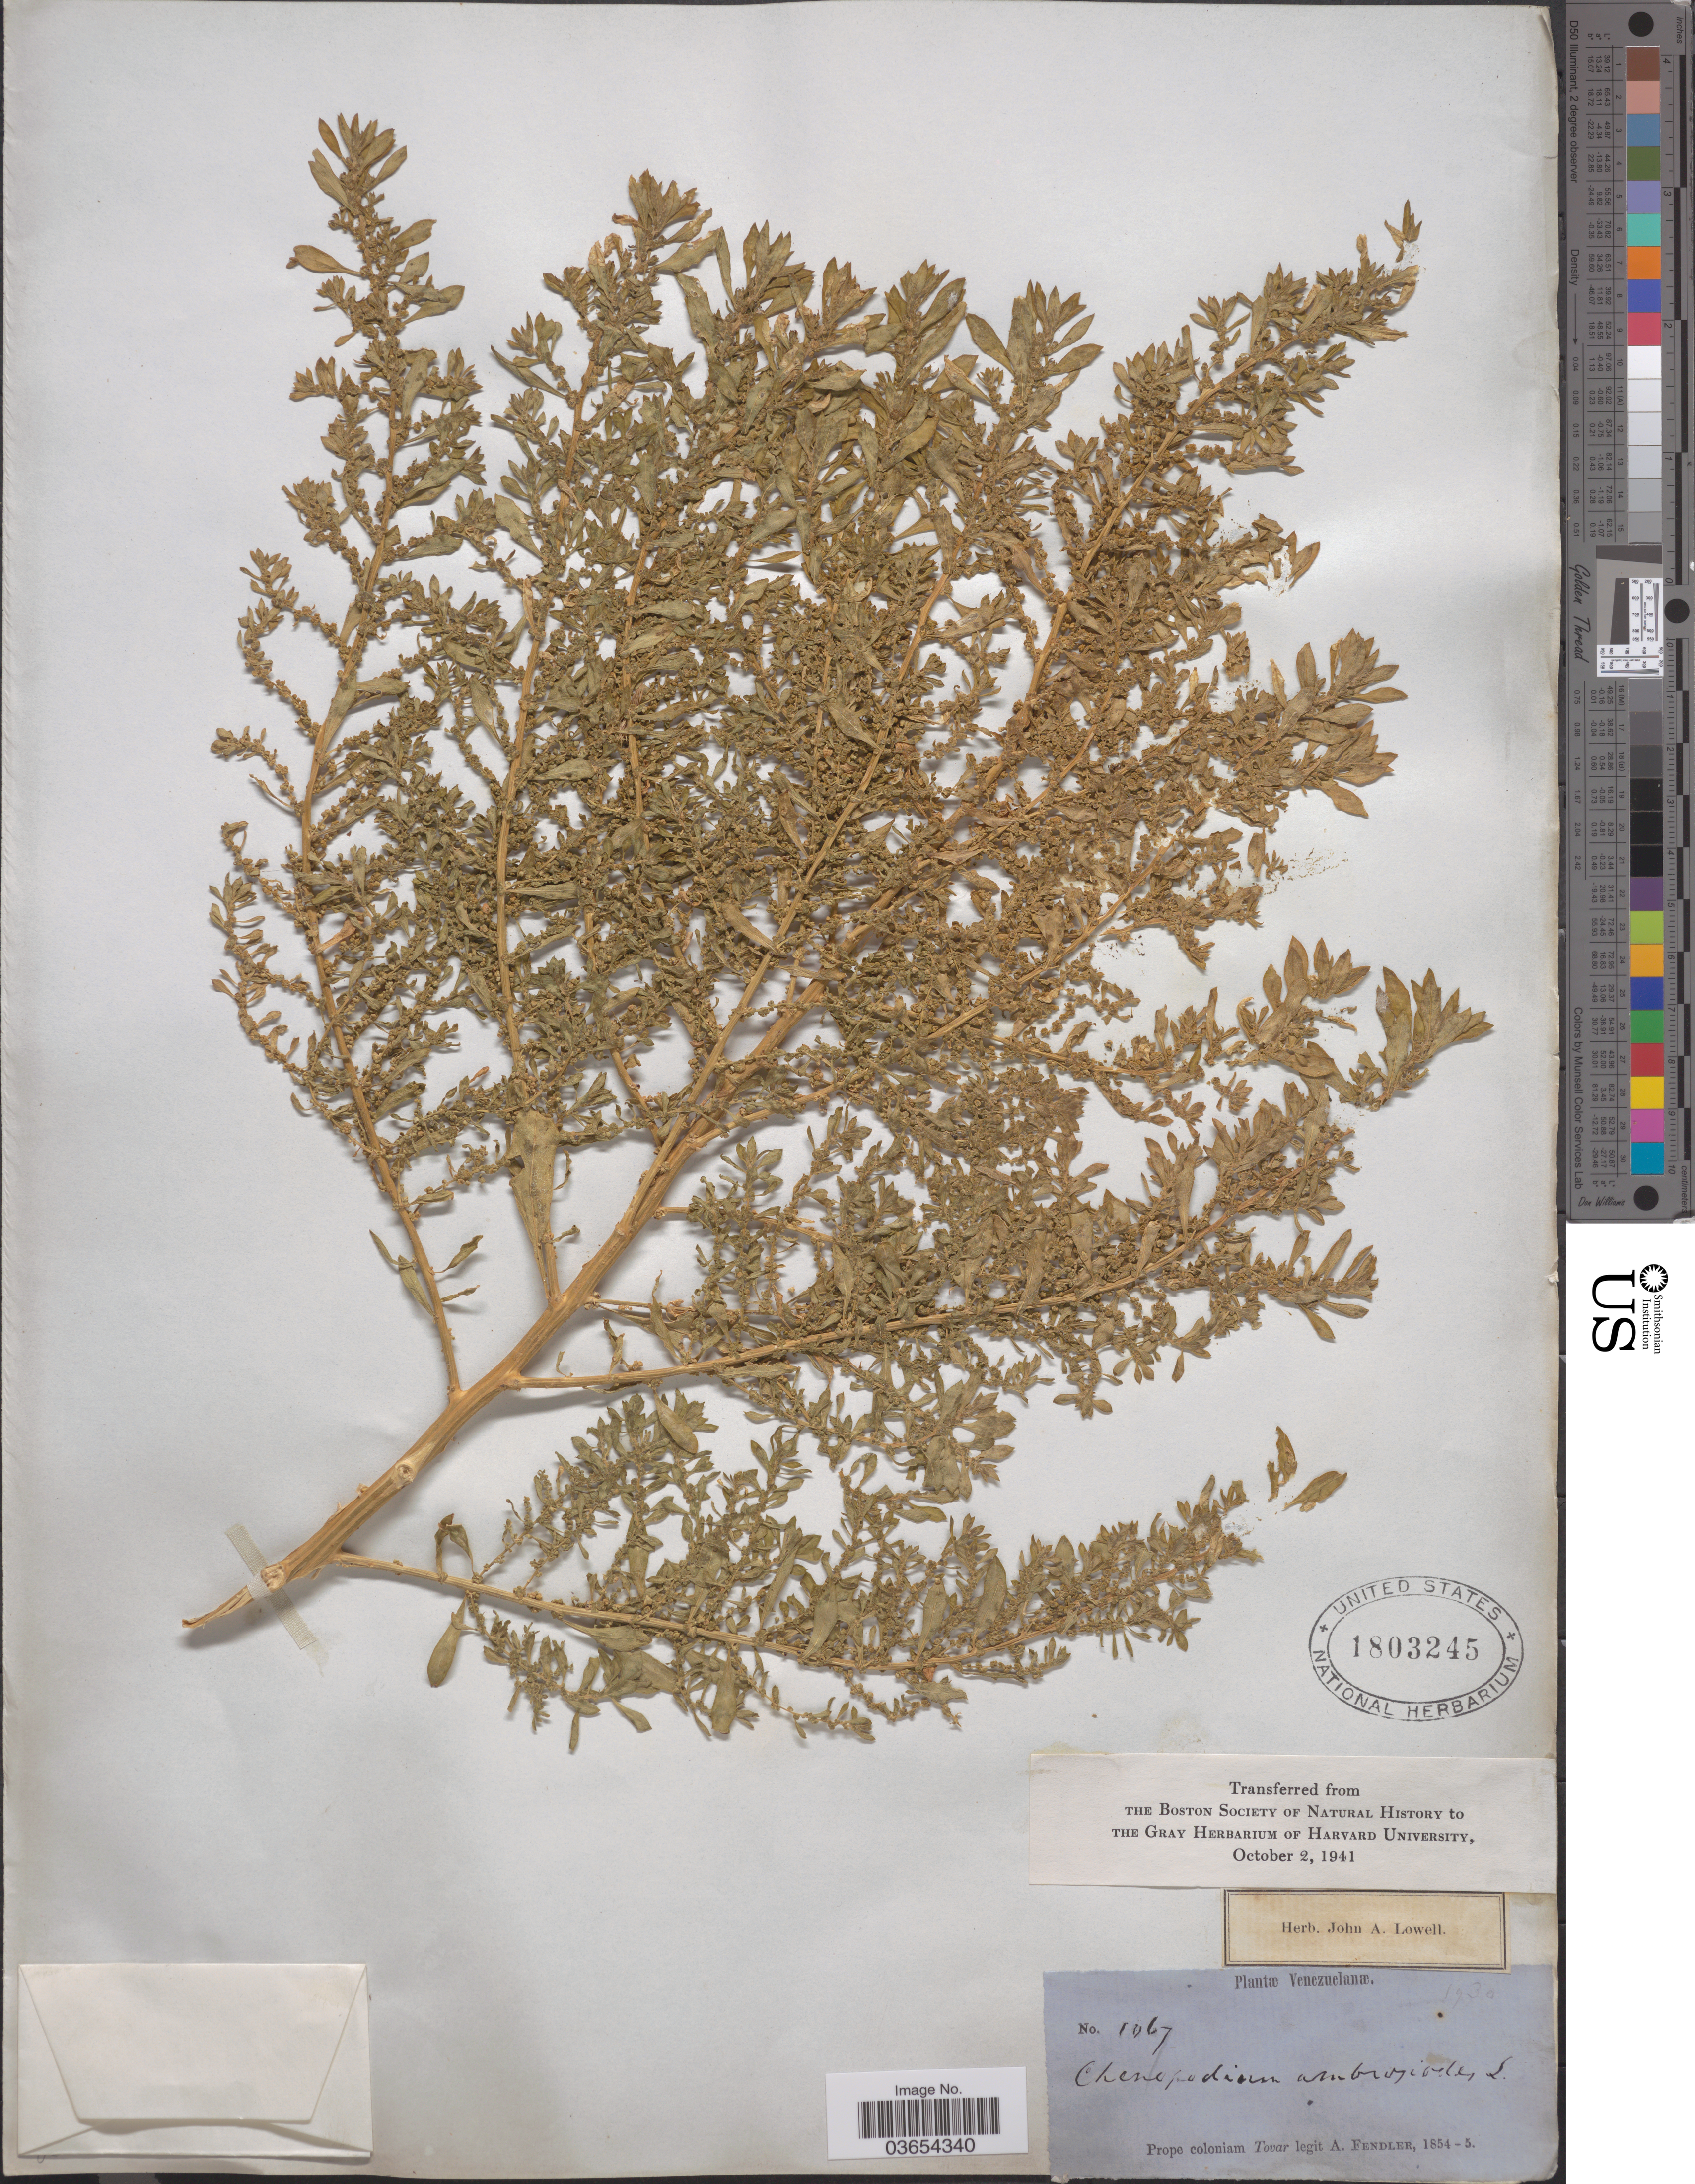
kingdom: Plantae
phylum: Tracheophyta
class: Magnoliopsida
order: Caryophyllales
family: Amaranthaceae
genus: Chenopodium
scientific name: Chenopodium ambrosioides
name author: L.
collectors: A. Fendler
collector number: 1067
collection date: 1854/1855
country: Venezuela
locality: Prope coloniam Tovar.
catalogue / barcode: US 1803245